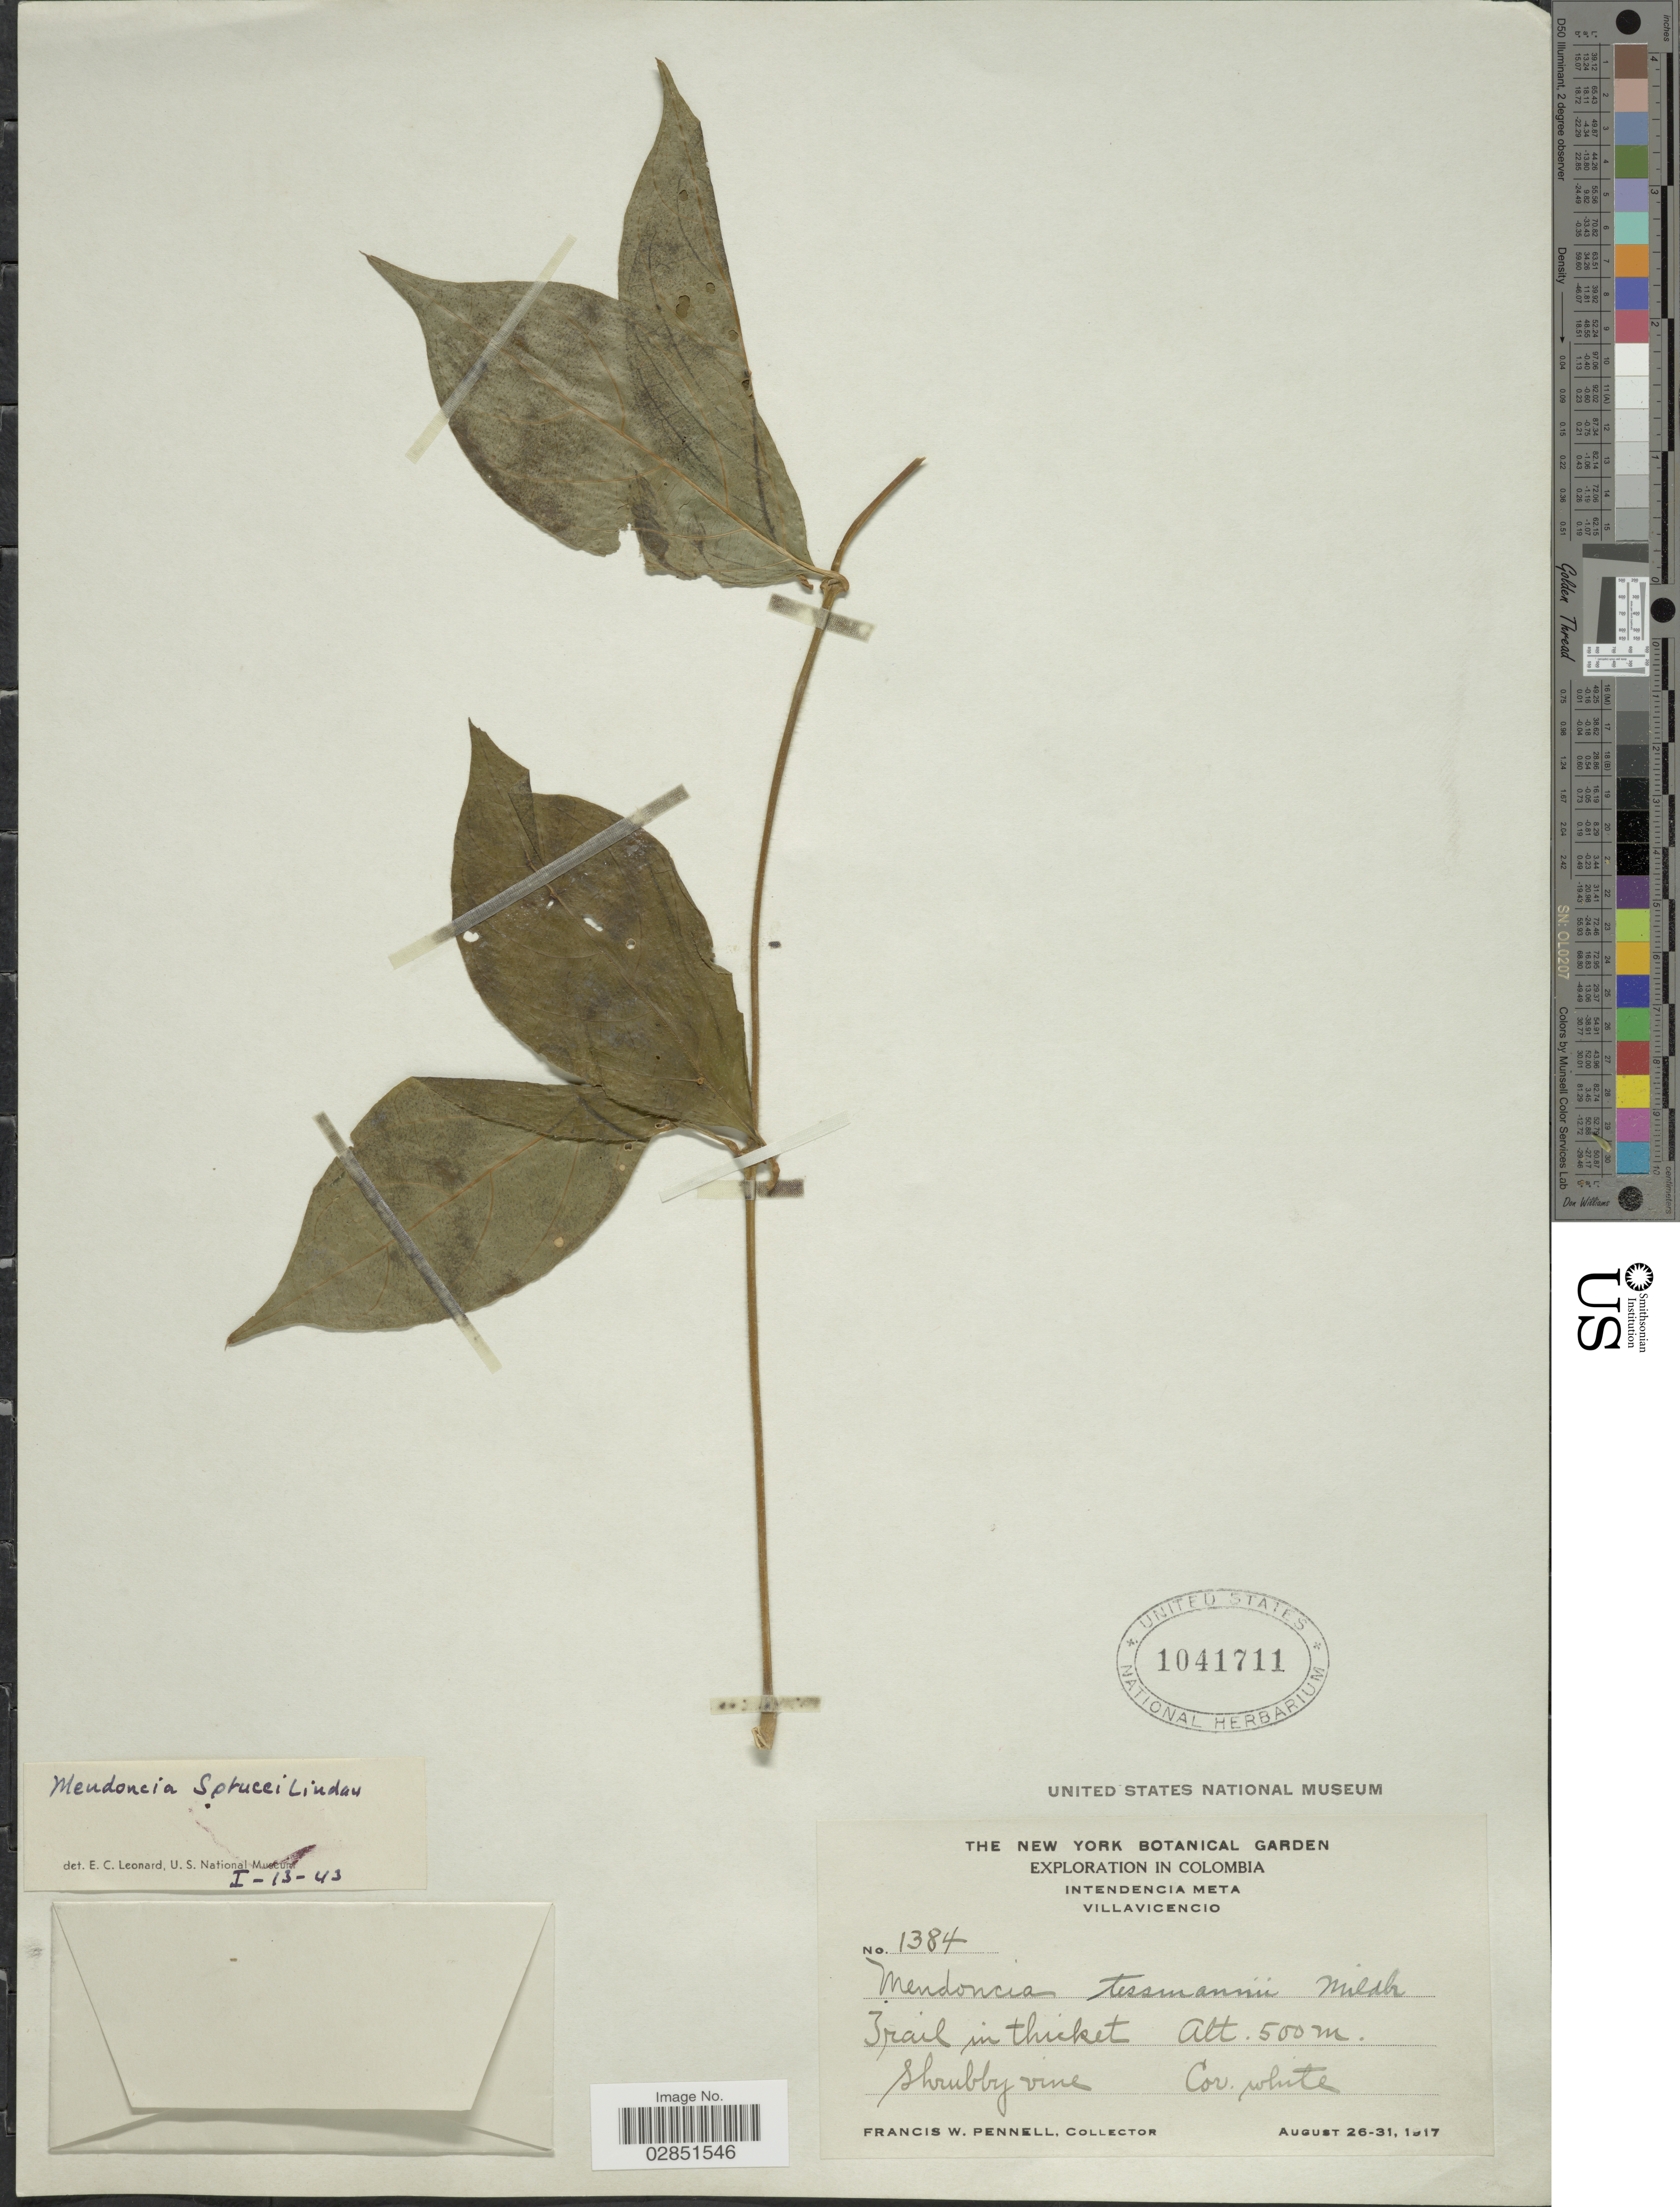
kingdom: Plantae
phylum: Tracheophyta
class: Magnoliopsida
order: Lamiales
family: Acanthaceae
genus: Mendoncia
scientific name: Mendoncia sprucei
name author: Lindau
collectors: F. W. Pennell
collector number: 1384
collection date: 1917-08-26/1917-08-31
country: Colombia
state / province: Meta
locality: Intendencia Meta, Villavicencio. Trail in thicket.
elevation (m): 500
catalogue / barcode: US 1041711